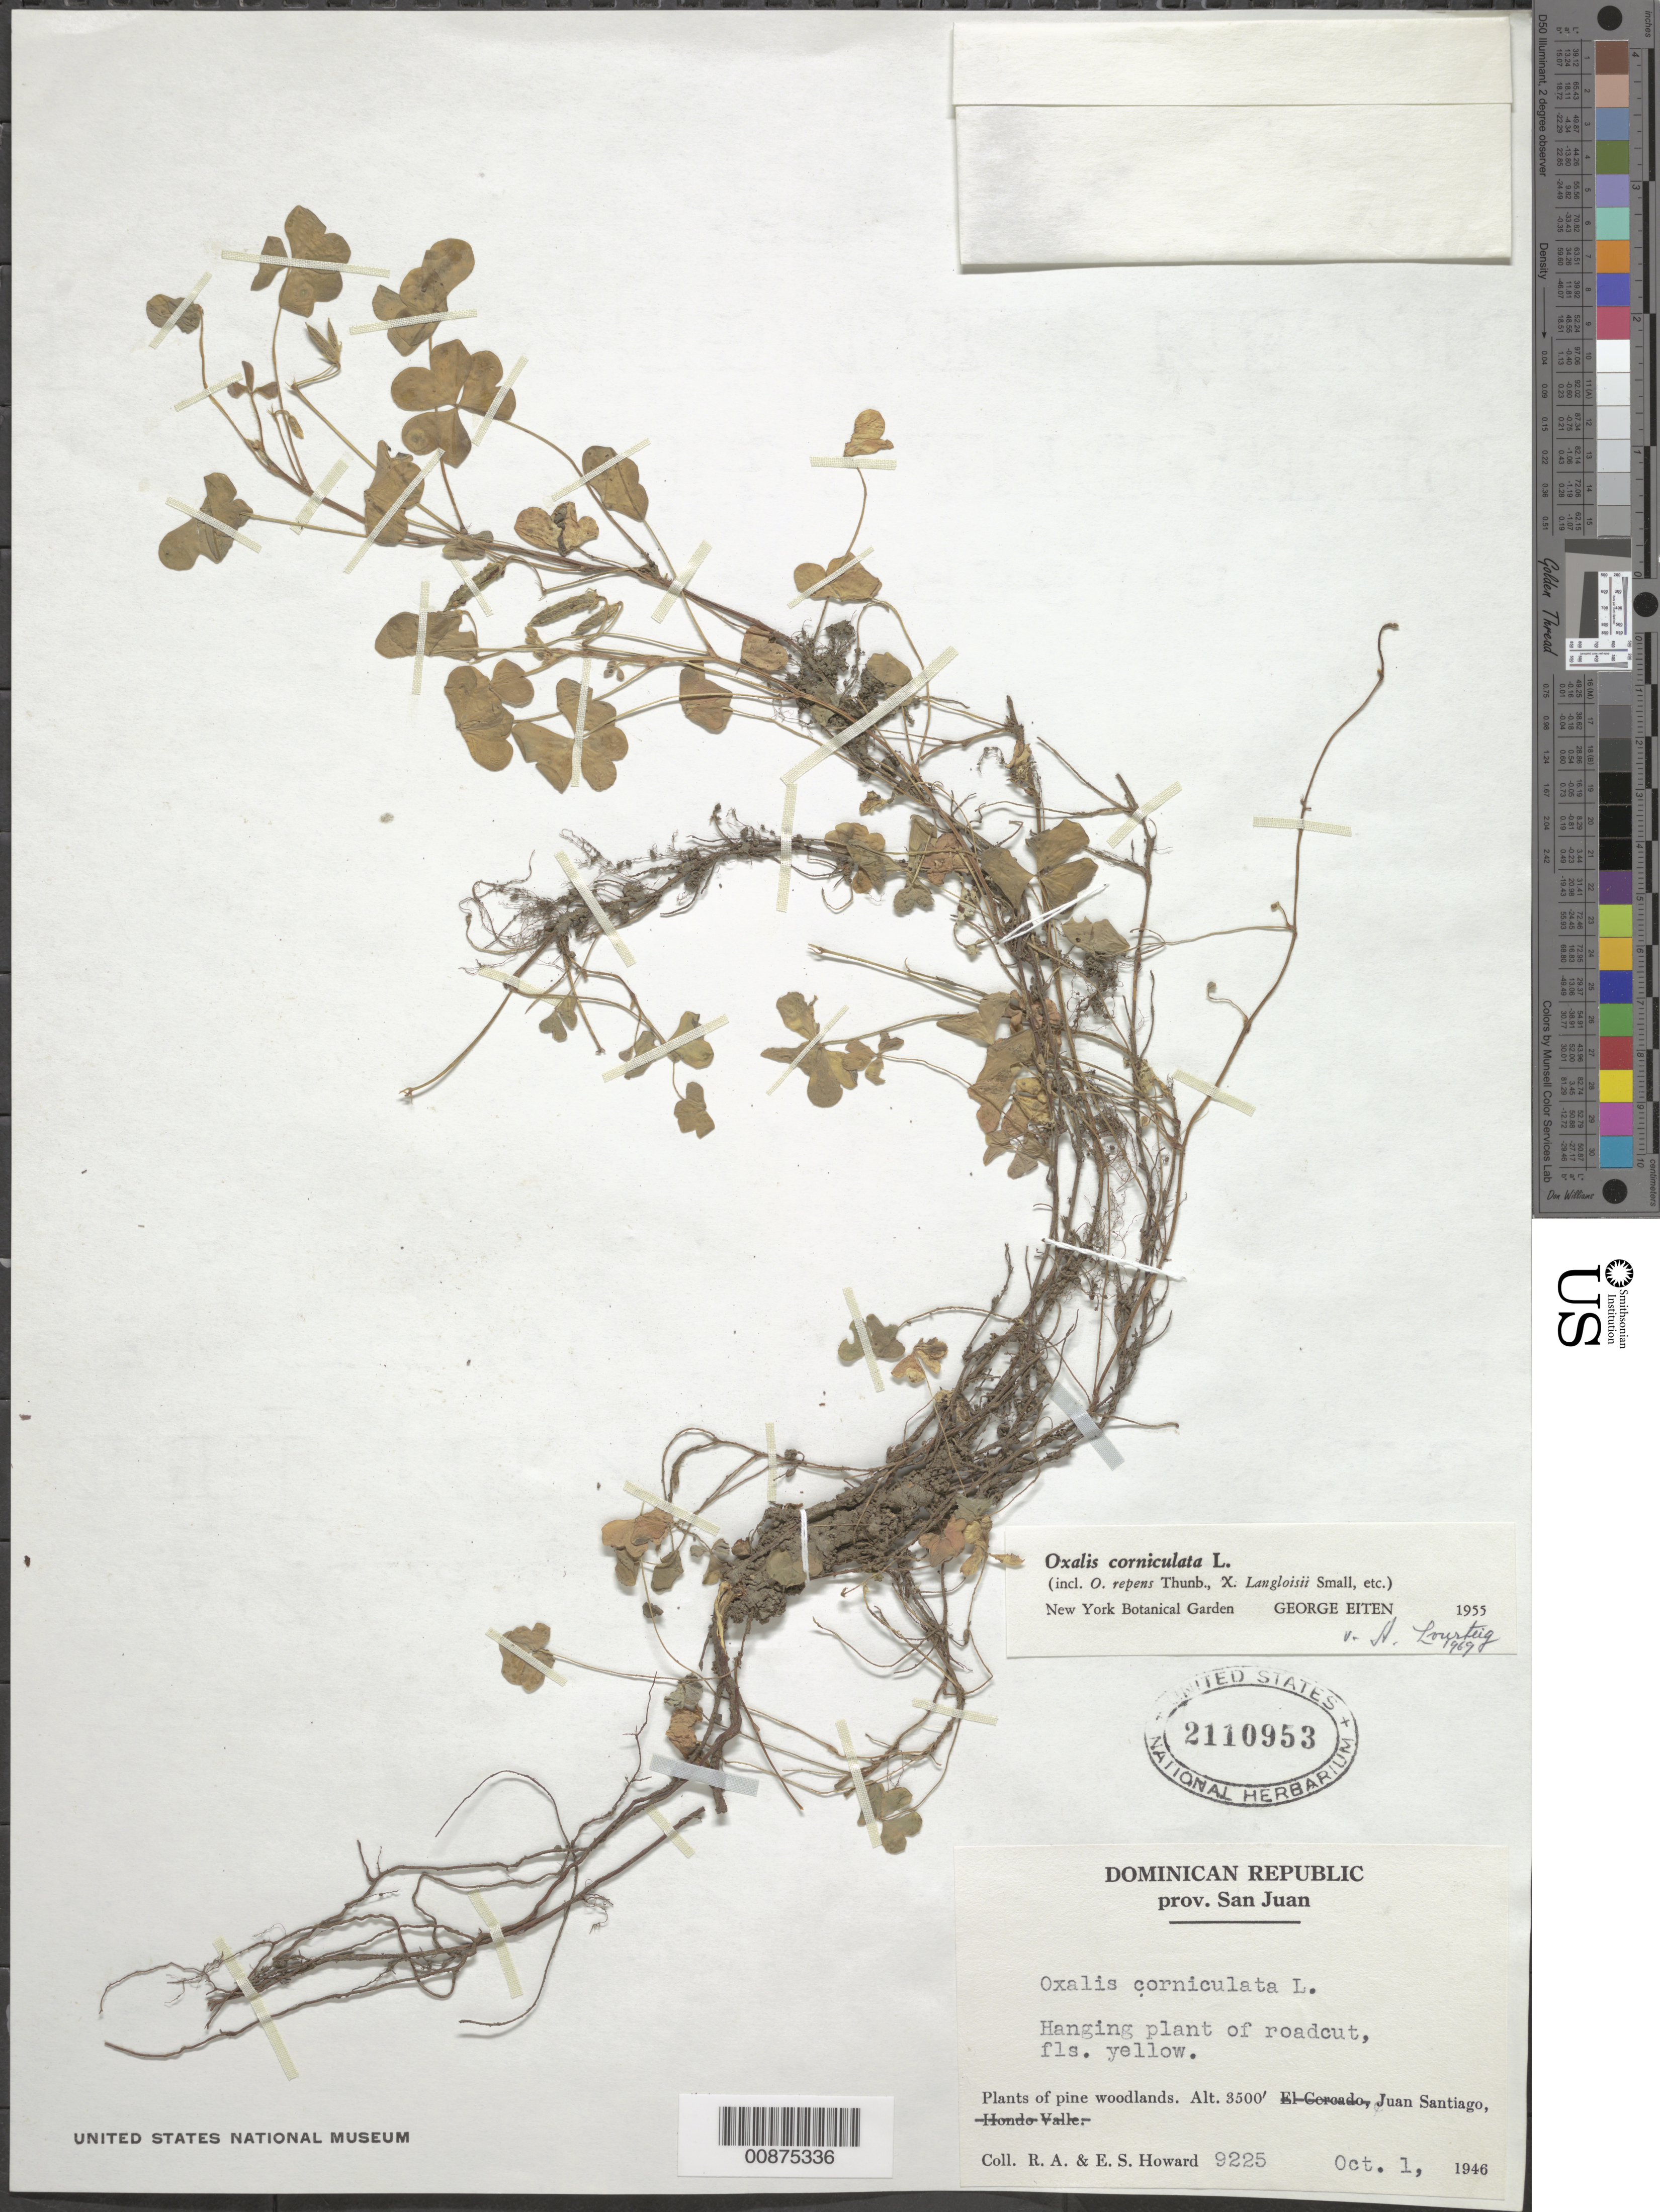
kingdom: Plantae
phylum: Tracheophyta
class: Magnoliopsida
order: Oxalidales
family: Oxalidaceae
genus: Oxalis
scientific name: Oxalis corniculata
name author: L.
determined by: Lourteig, A.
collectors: R. A. Howard & E. S. Howard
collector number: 9225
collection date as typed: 01 Oct 1946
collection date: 1946-10-01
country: Dominican Republic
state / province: San Juan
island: Hispaniola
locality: Juan Santiago.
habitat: Hanging plant of roadcut. Plants of pine woodlands.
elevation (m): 1067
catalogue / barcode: US 2110953